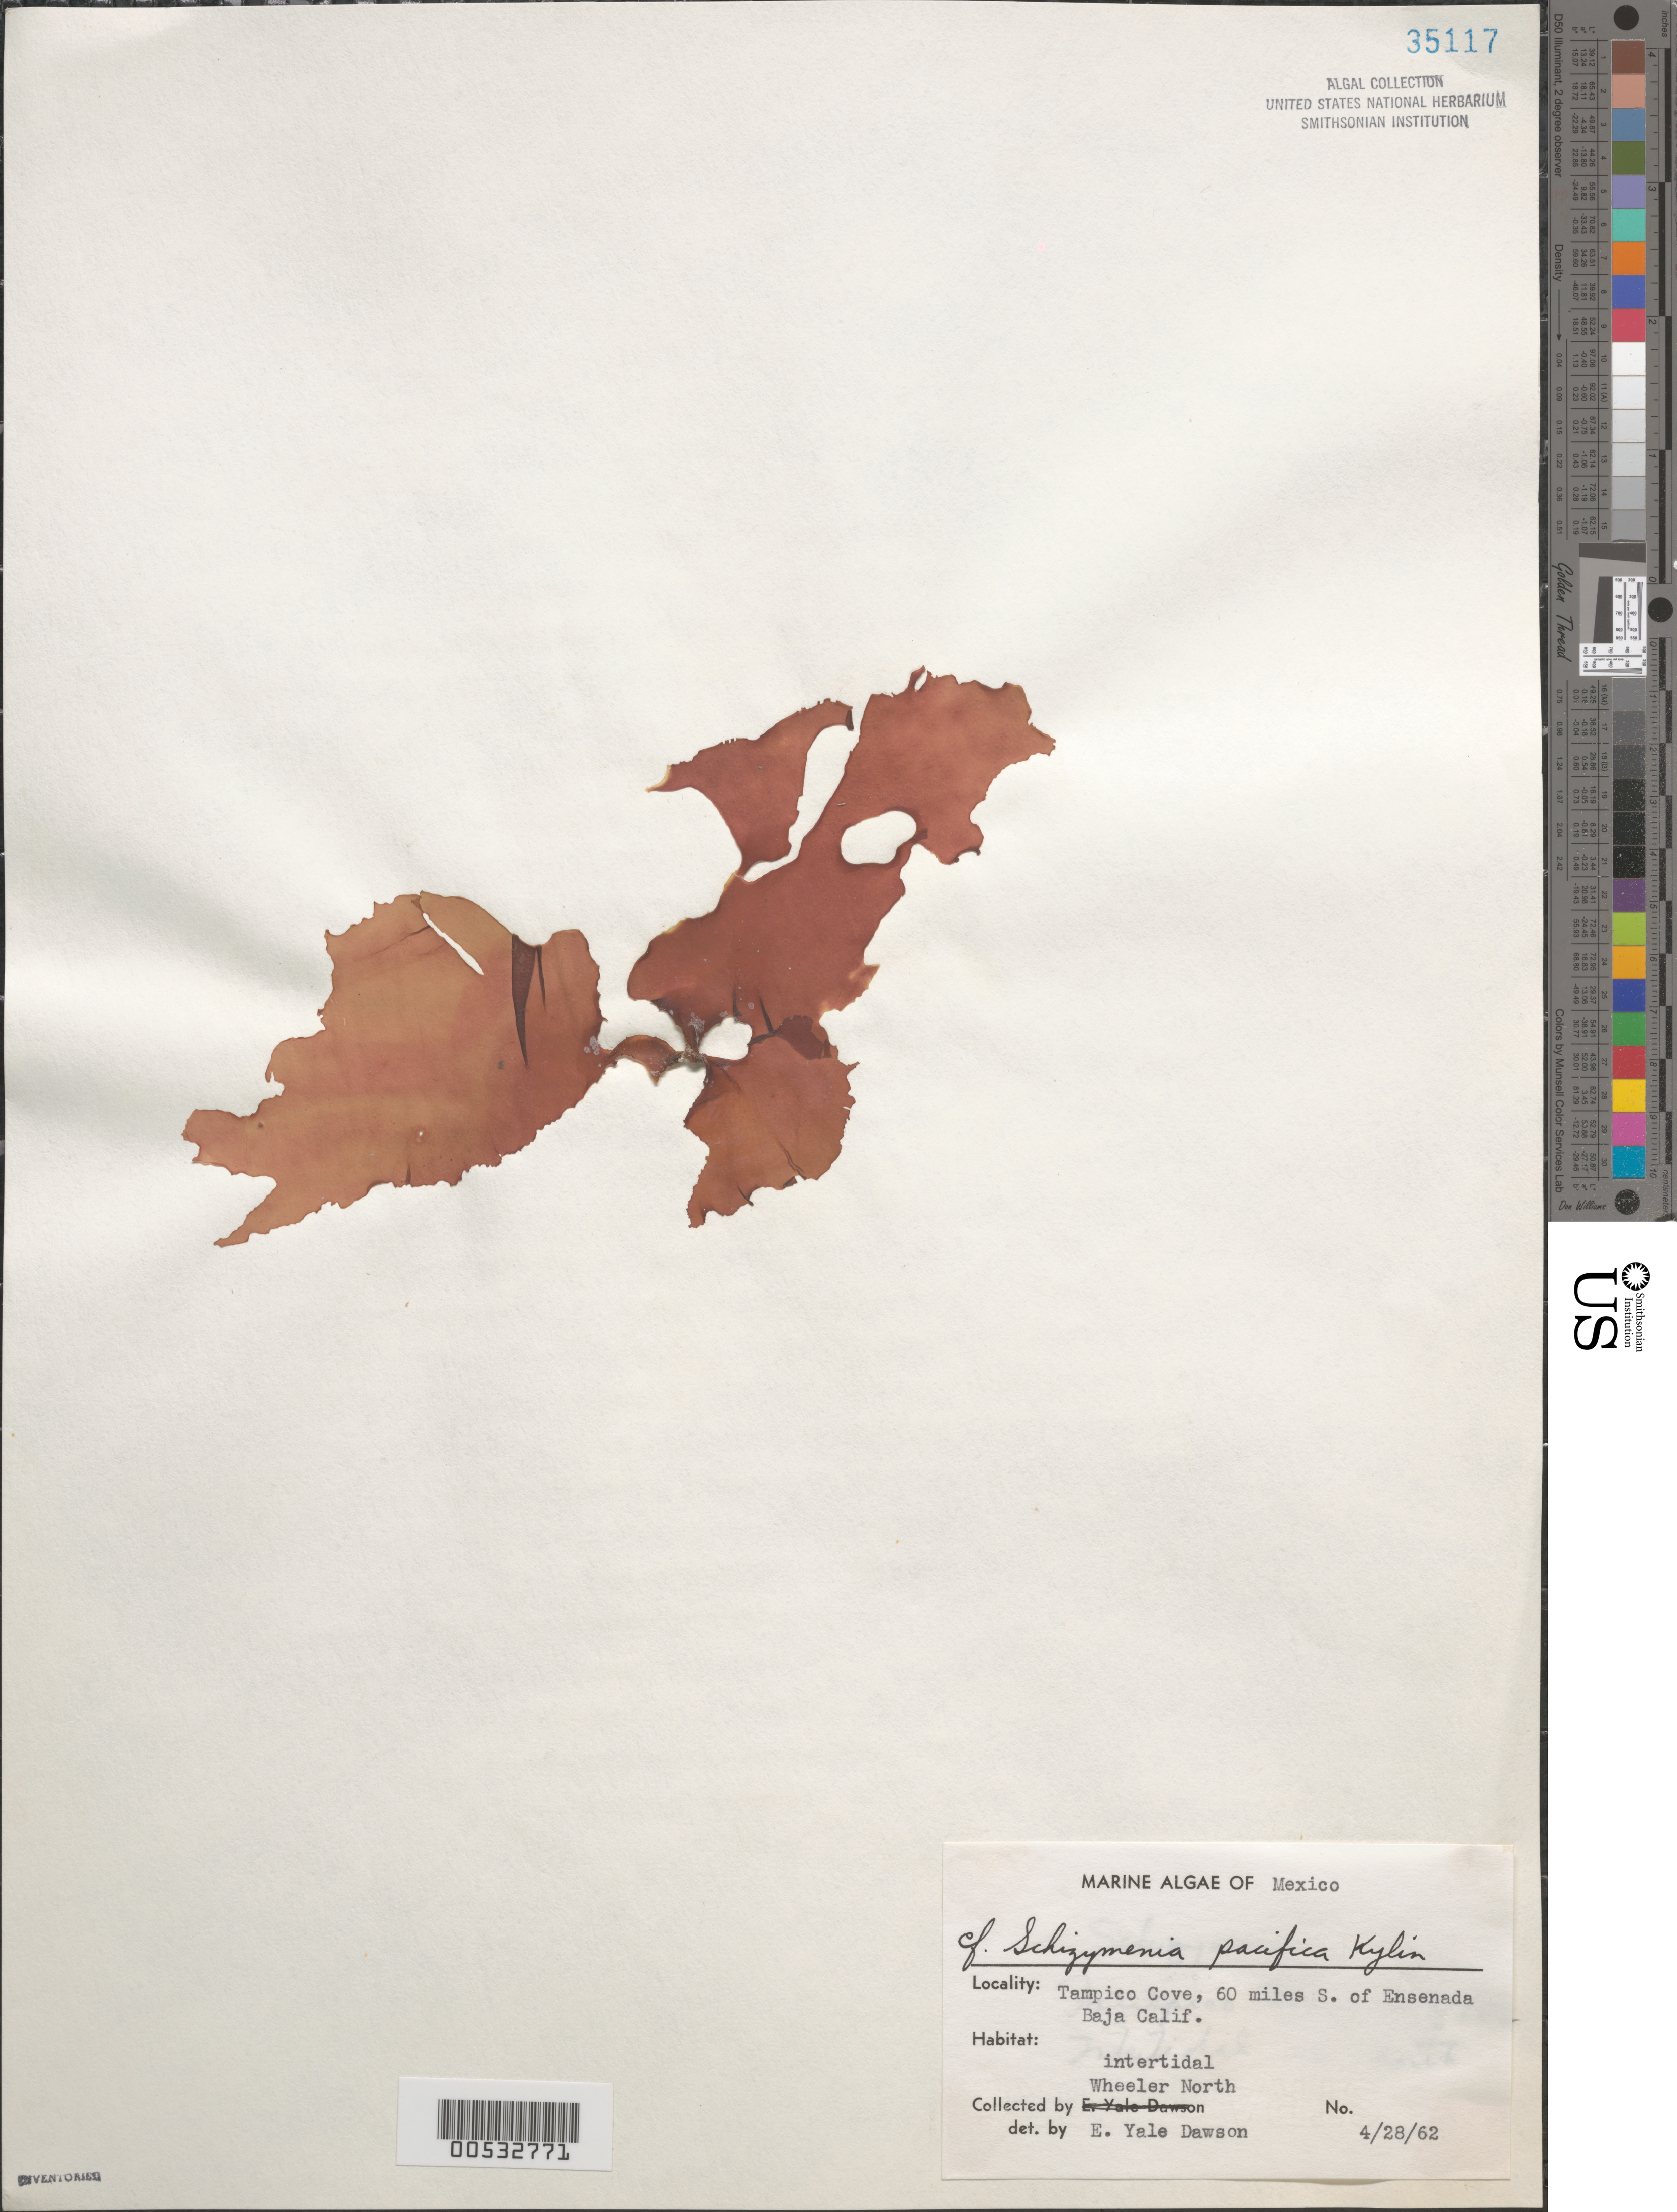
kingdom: Plantae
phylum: Rhodophyta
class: Florideophyceae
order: Nemastomatales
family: Schizymeniaceae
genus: Schizymenia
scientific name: Schizymenia pacifica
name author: (Kylin) Kylin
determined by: Dawson, E. Y.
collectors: W. North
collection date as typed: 28 Apr 1962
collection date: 1962-04-28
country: Mexico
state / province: Baja California Norte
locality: Tampico Cove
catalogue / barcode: US 35117